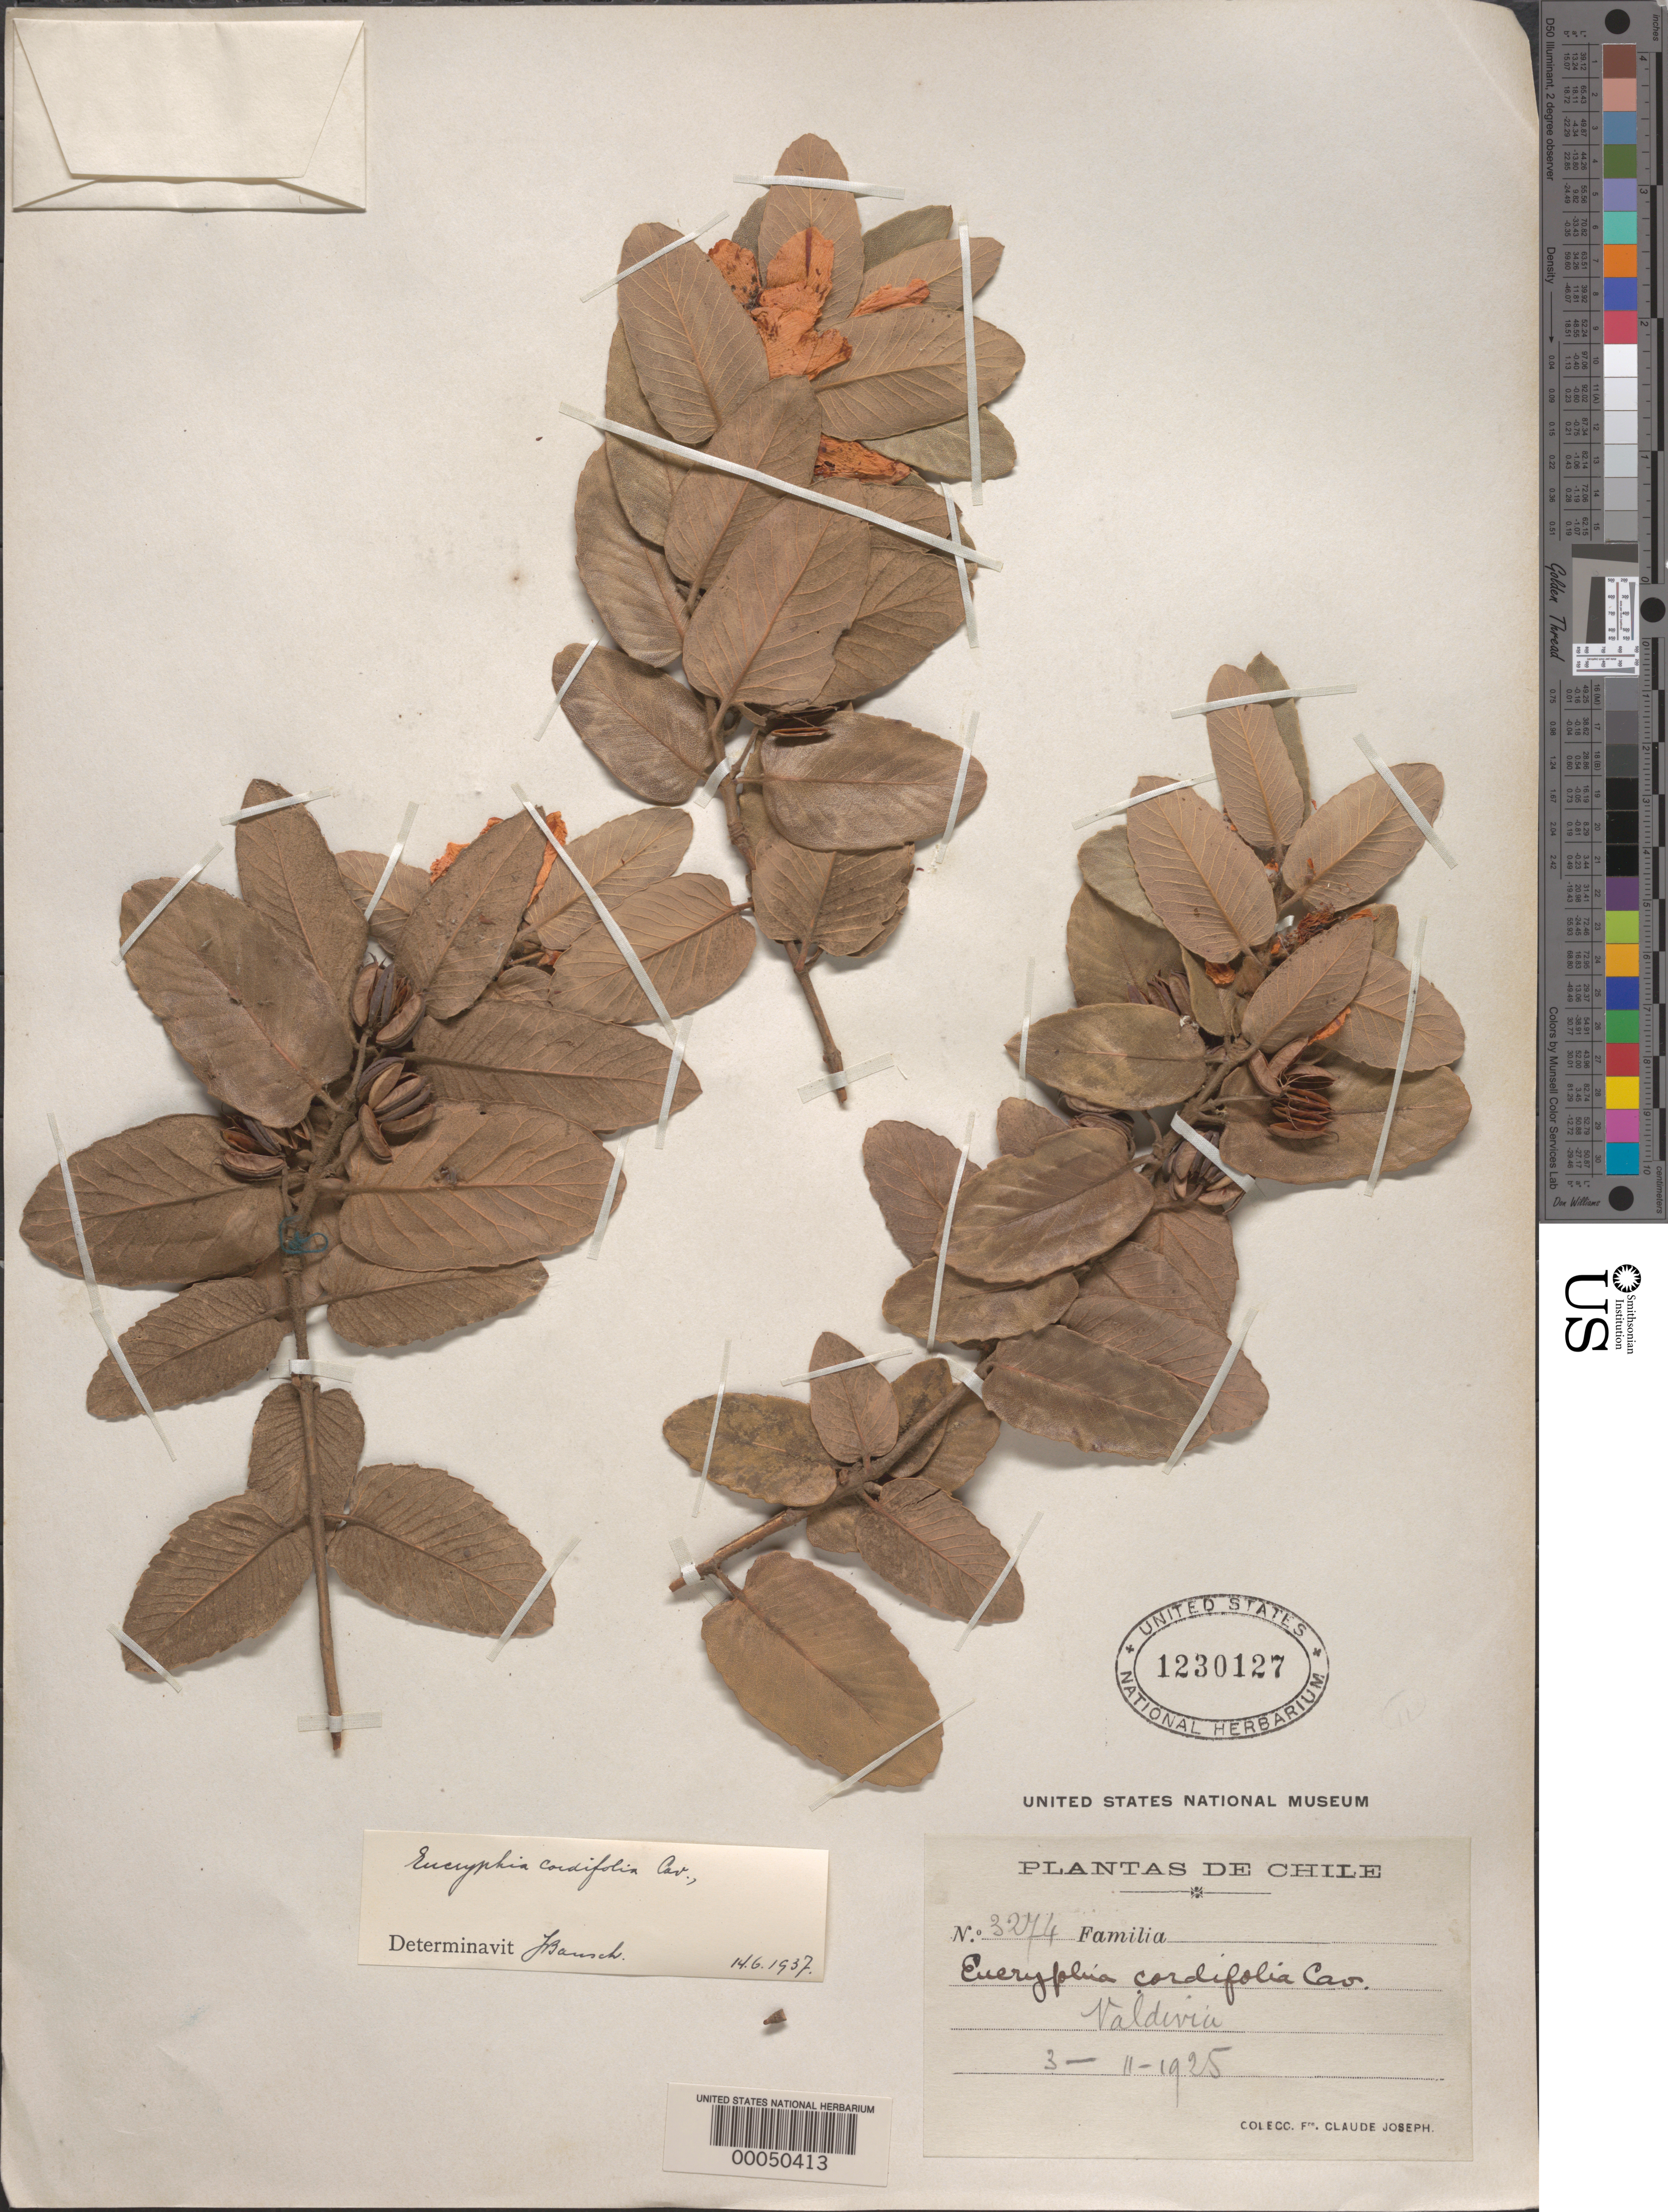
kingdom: Plantae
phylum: Tracheophyta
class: Magnoliopsida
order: Oxalidales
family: Cunoniaceae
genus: Eucryphia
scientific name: Eucryphia cordifolia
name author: Cav.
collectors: Bro. Claude-Joseph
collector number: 3274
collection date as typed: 03 Nov 1925 or 11 Mar 1925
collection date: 1925-03-11 or 1925-11-03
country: Chile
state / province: Los Lagos (X)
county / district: Valdivia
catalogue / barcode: US 1230127